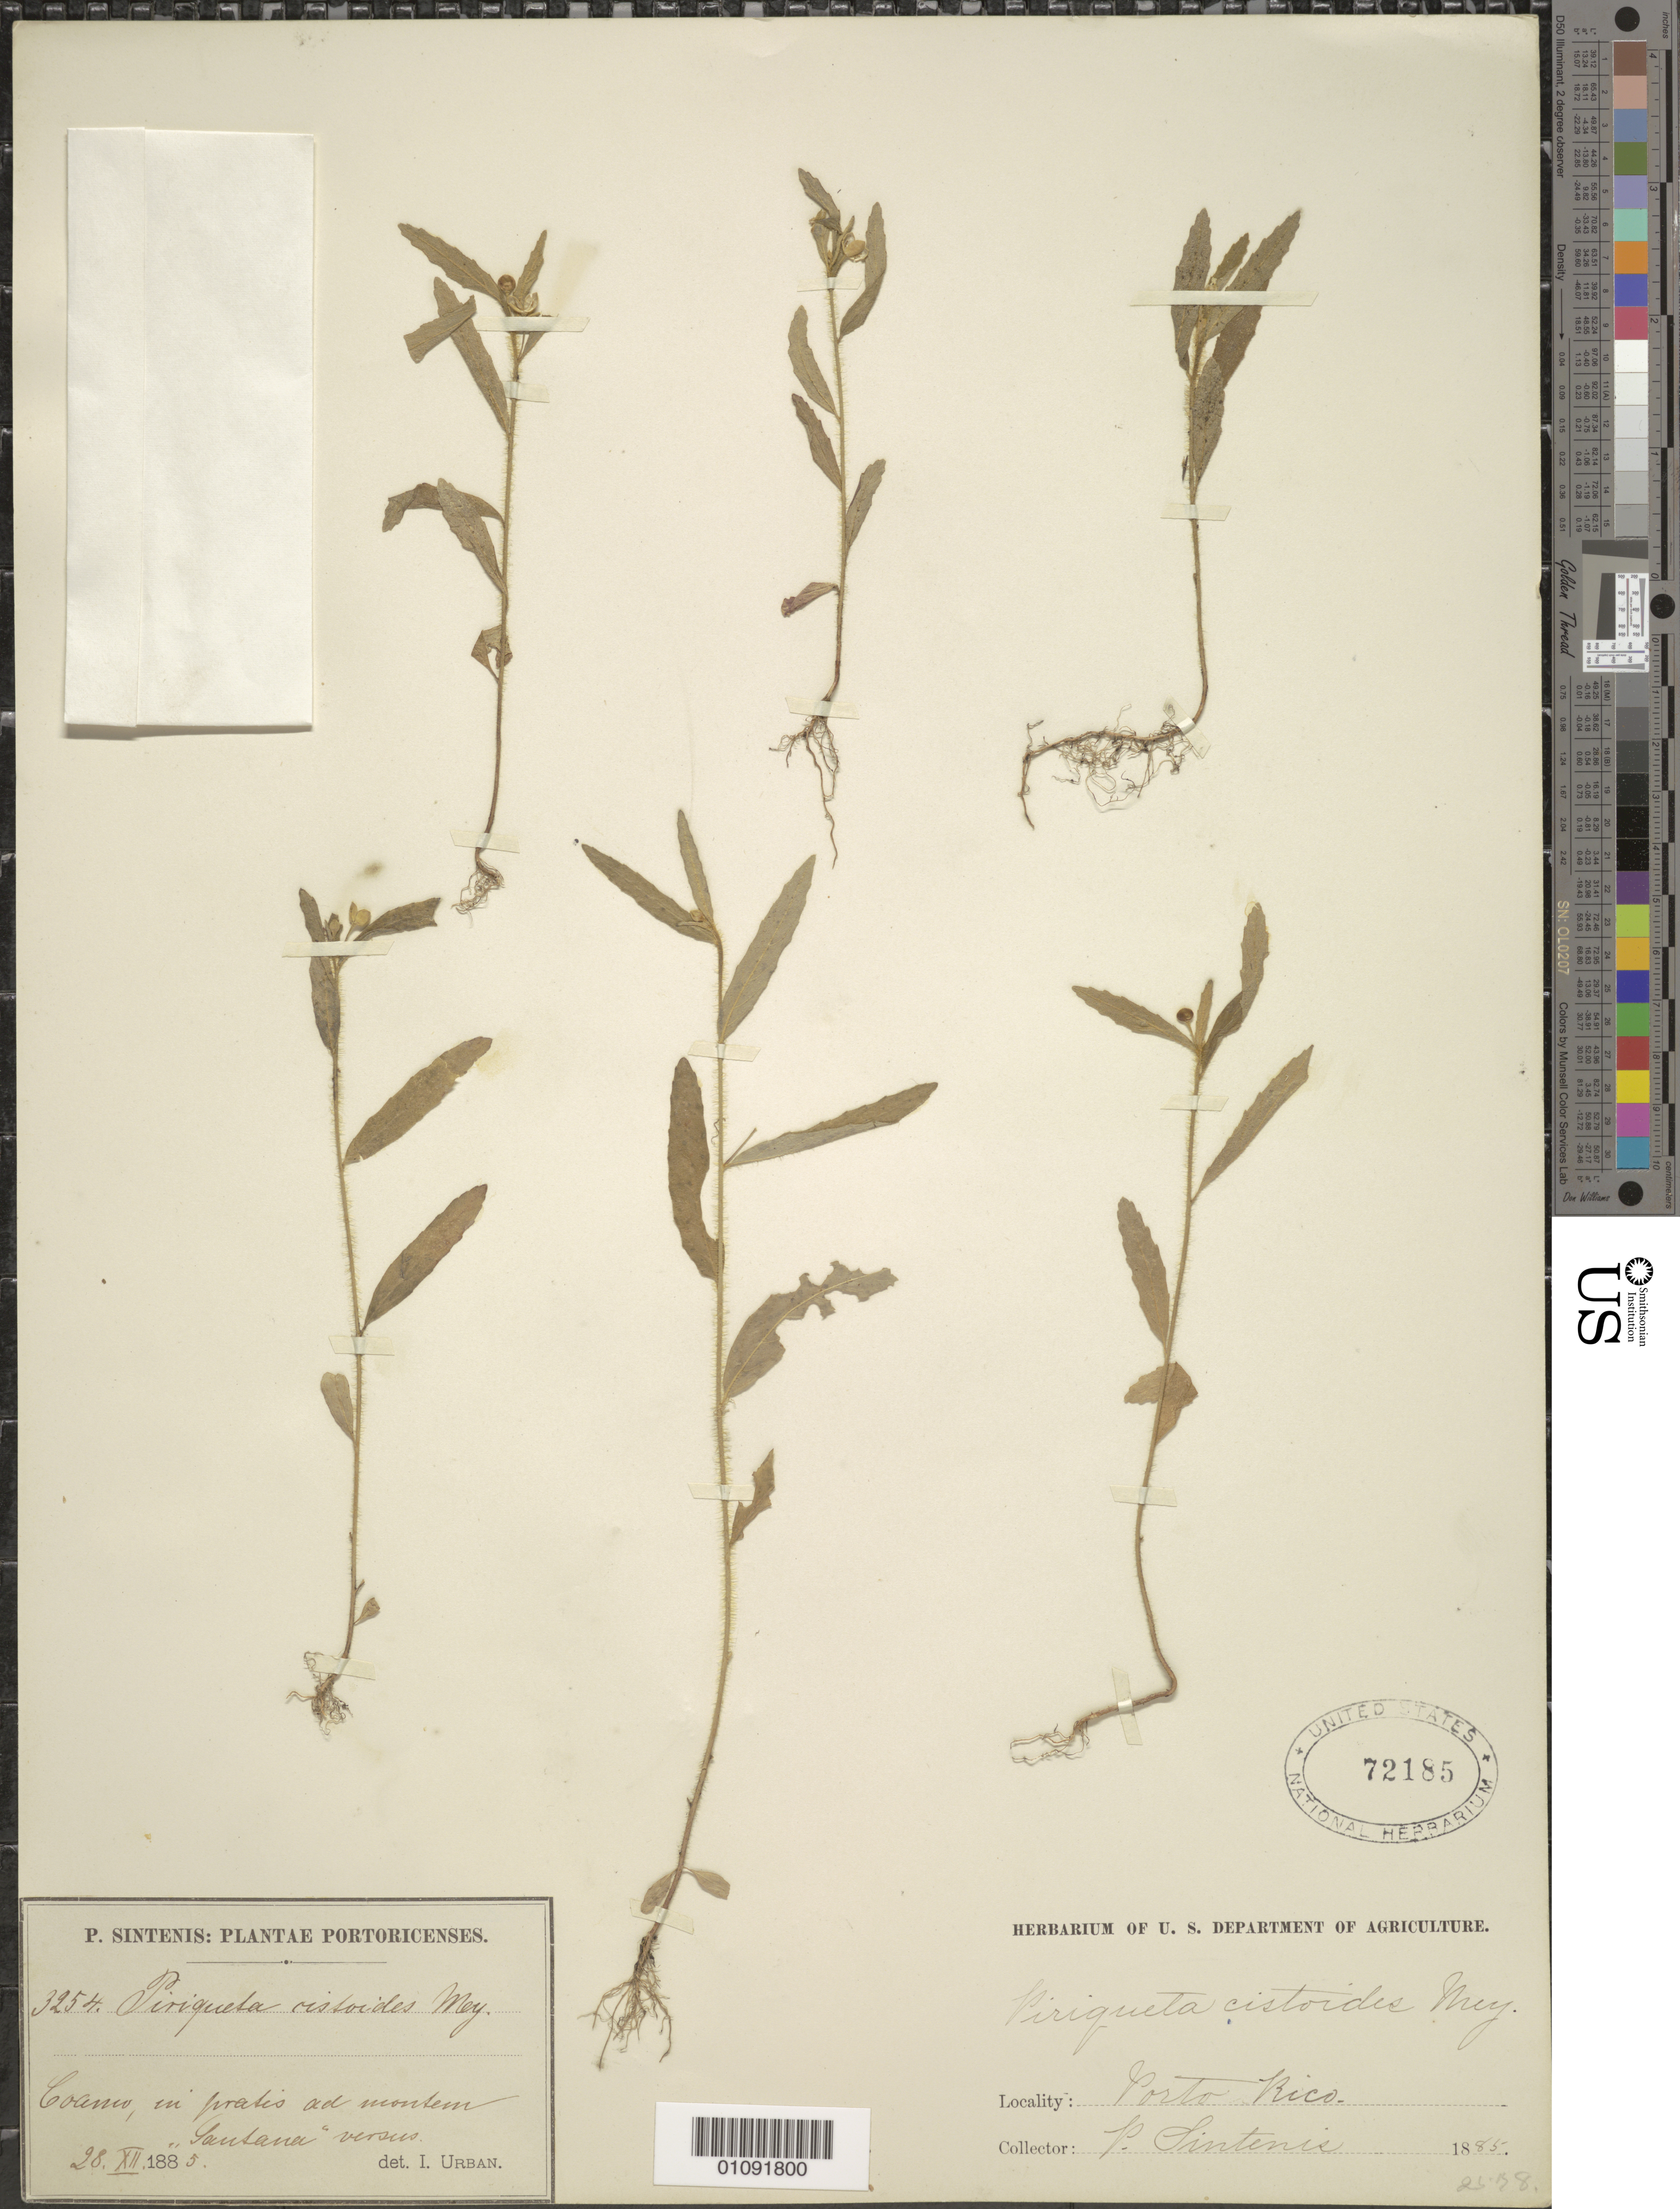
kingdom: Plantae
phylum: Tracheophyta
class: Magnoliopsida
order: Malpighiales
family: Turneraceae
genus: Piriqueta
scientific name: Piriqueta cistoides subsp. cistoides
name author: (L.) Griseb.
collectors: P. Sintenis & J. F. Cowell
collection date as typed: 1885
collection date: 1885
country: Puerto Rico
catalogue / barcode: US 72185